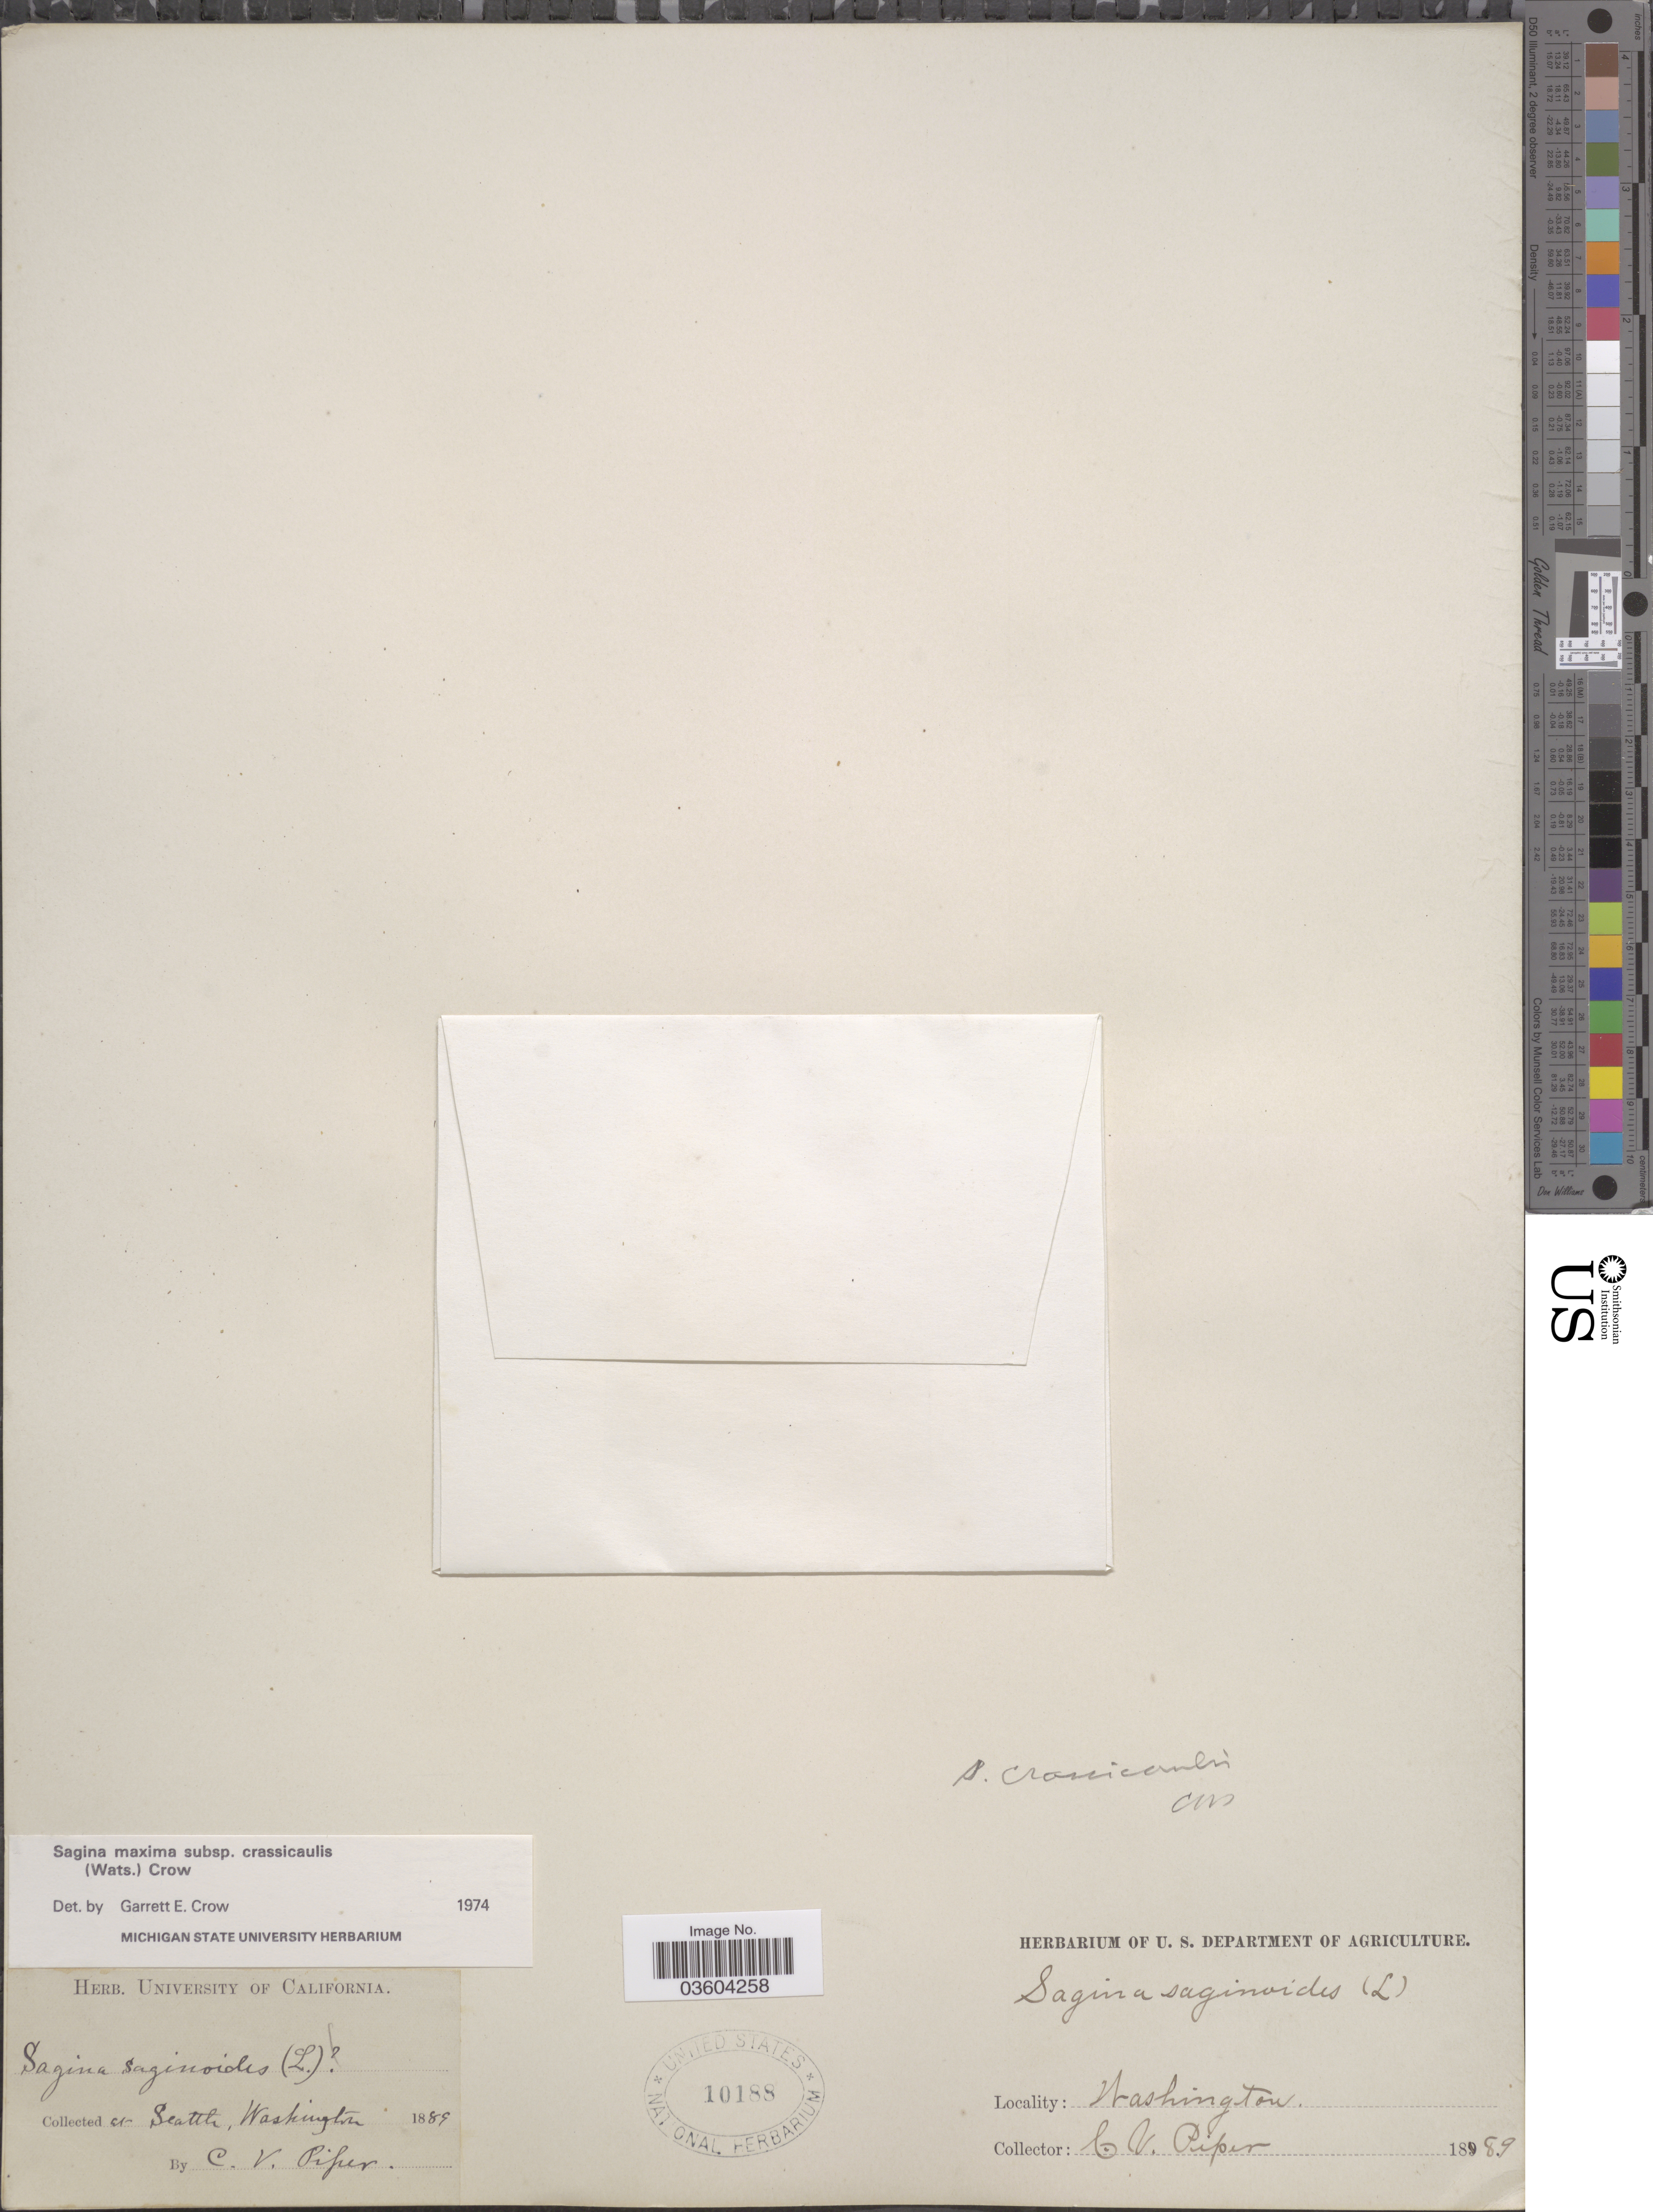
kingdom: Plantae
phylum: Tracheophyta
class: Magnoliopsida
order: Caryophyllales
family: Caryophyllaceae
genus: Sagina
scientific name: Sagina maxima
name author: A. Gray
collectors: C. V. Piper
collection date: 1889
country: United States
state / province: Washington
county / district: King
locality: Seattle.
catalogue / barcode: US 10188